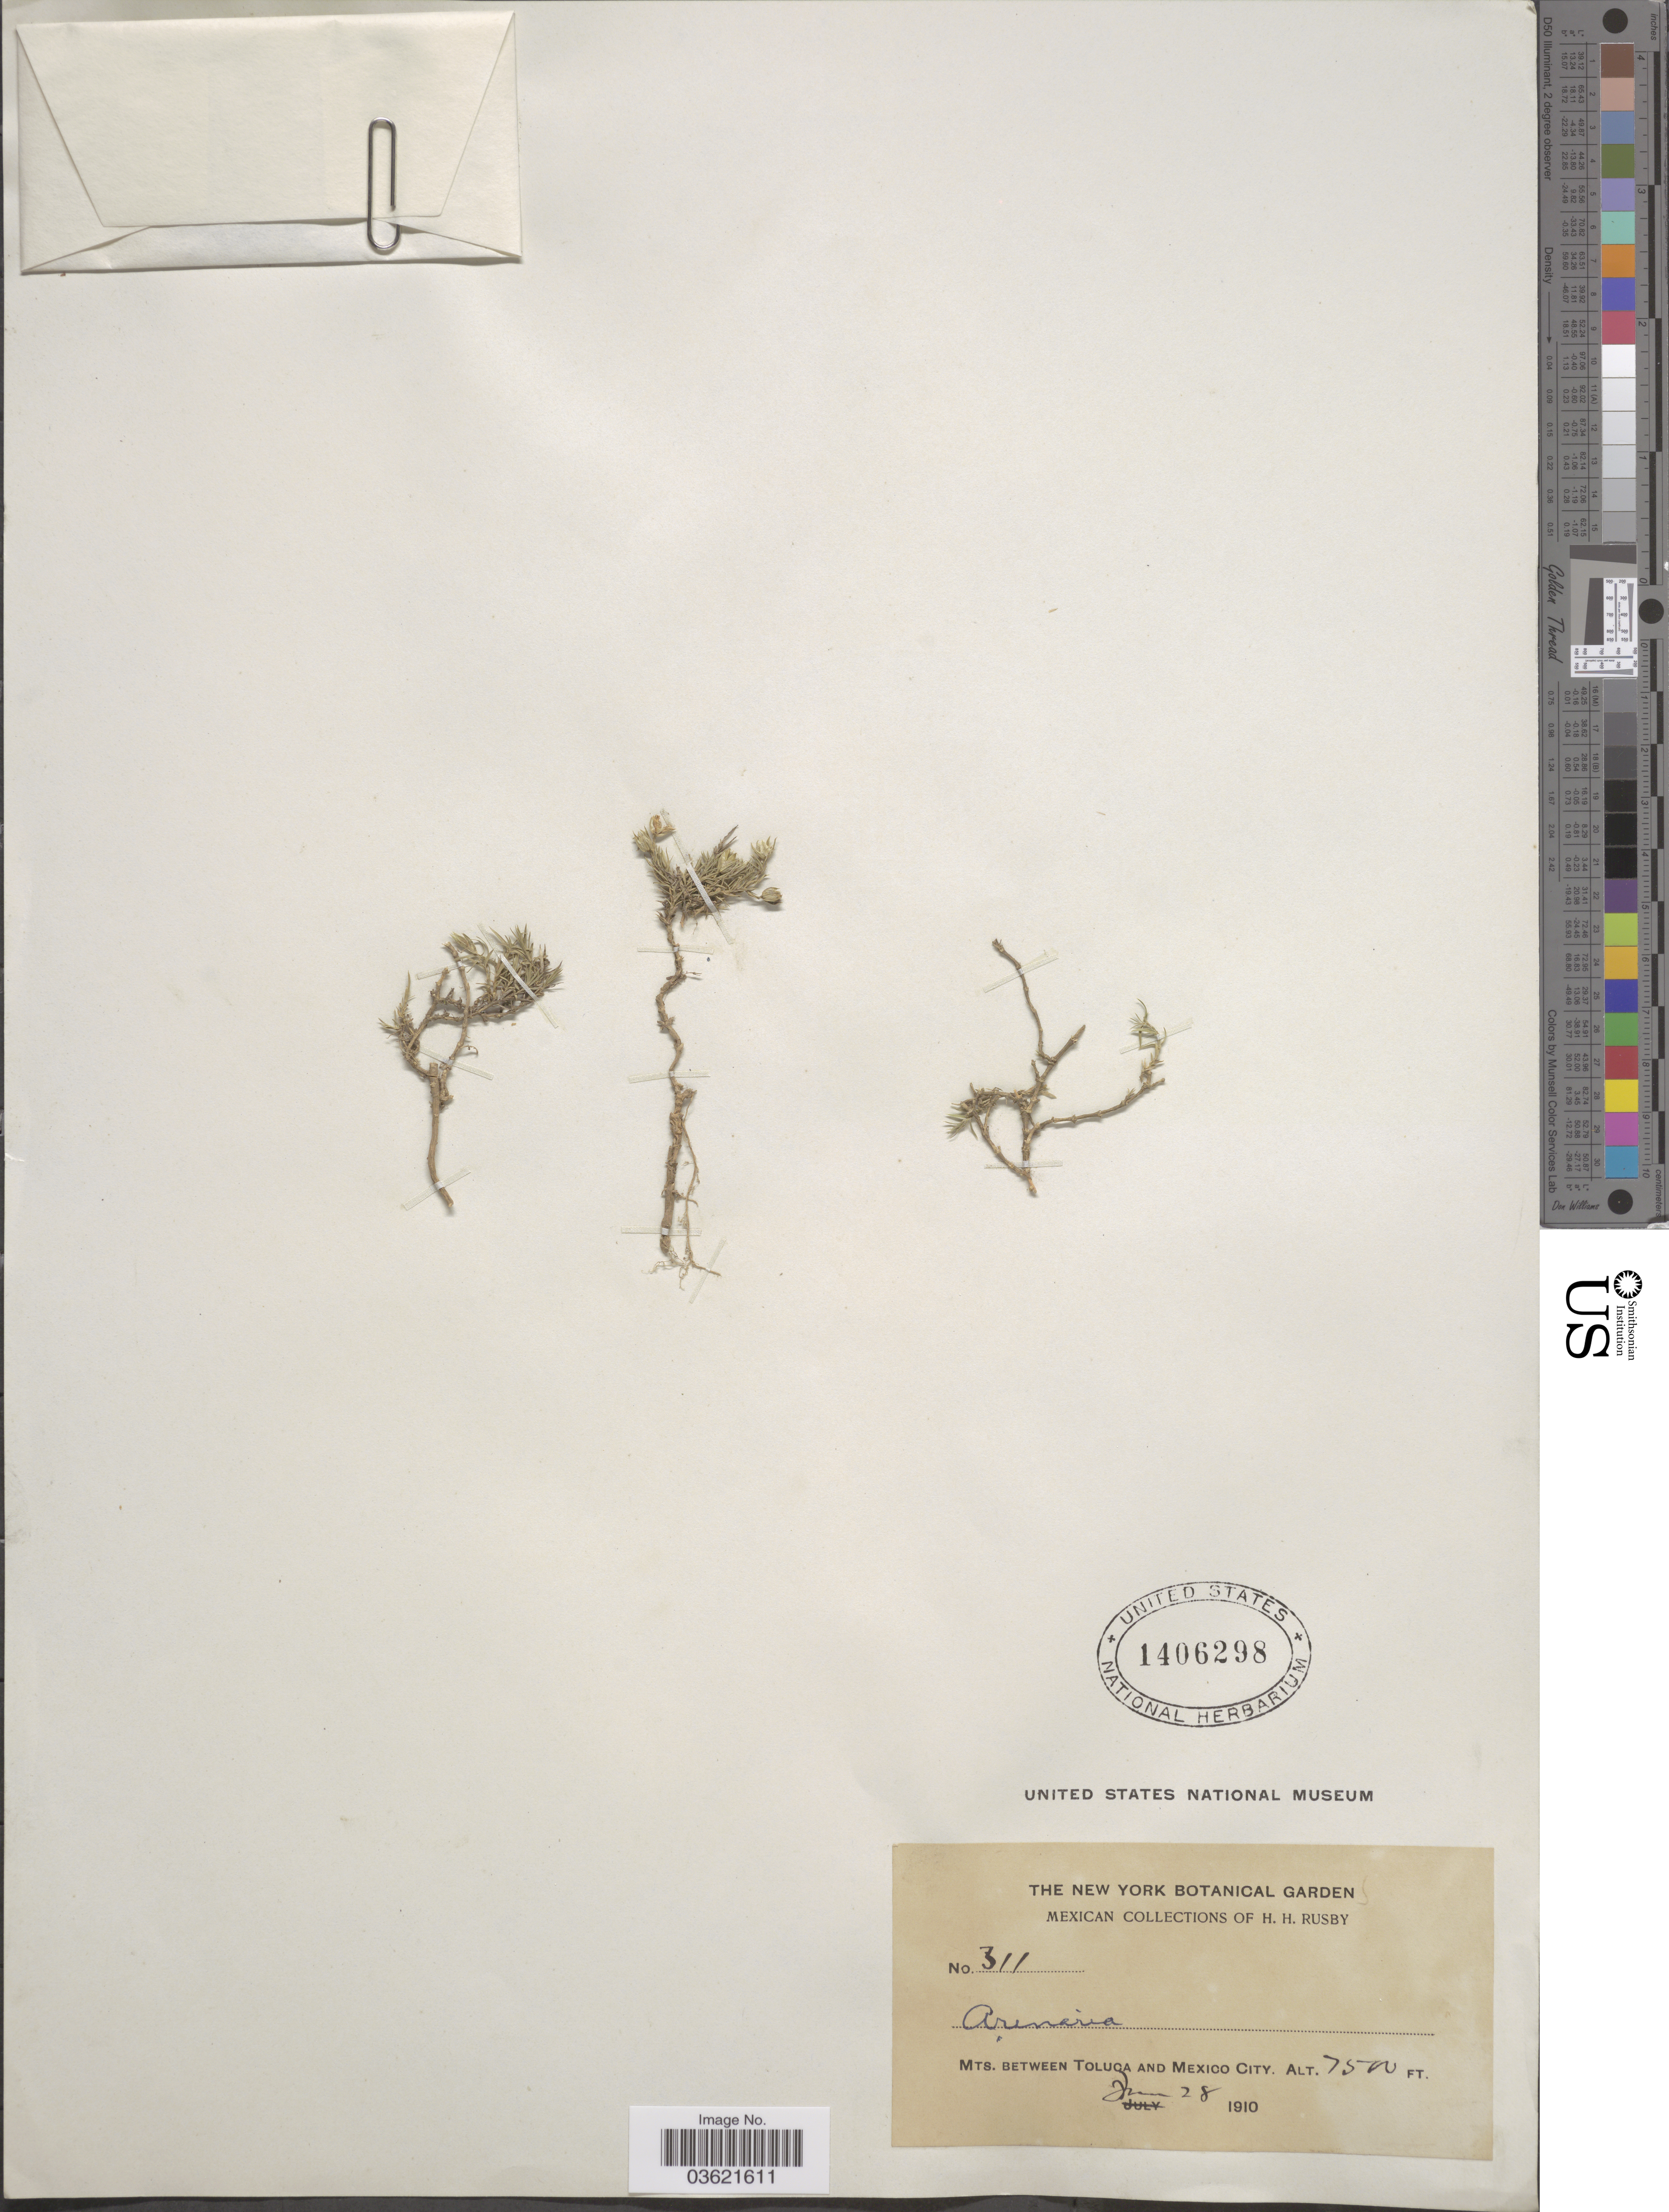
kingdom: Plantae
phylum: Tracheophyta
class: Magnoliopsida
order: Caryophyllales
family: Caryophyllaceae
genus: Arenaria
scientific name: Arenaria lycopodioides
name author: Willd. ex Schltdl.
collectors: H. H. Rusby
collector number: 311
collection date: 1910-06-28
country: Mexico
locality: Mts. Between Toluca and Mexico City.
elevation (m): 2286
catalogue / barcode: US 1406298